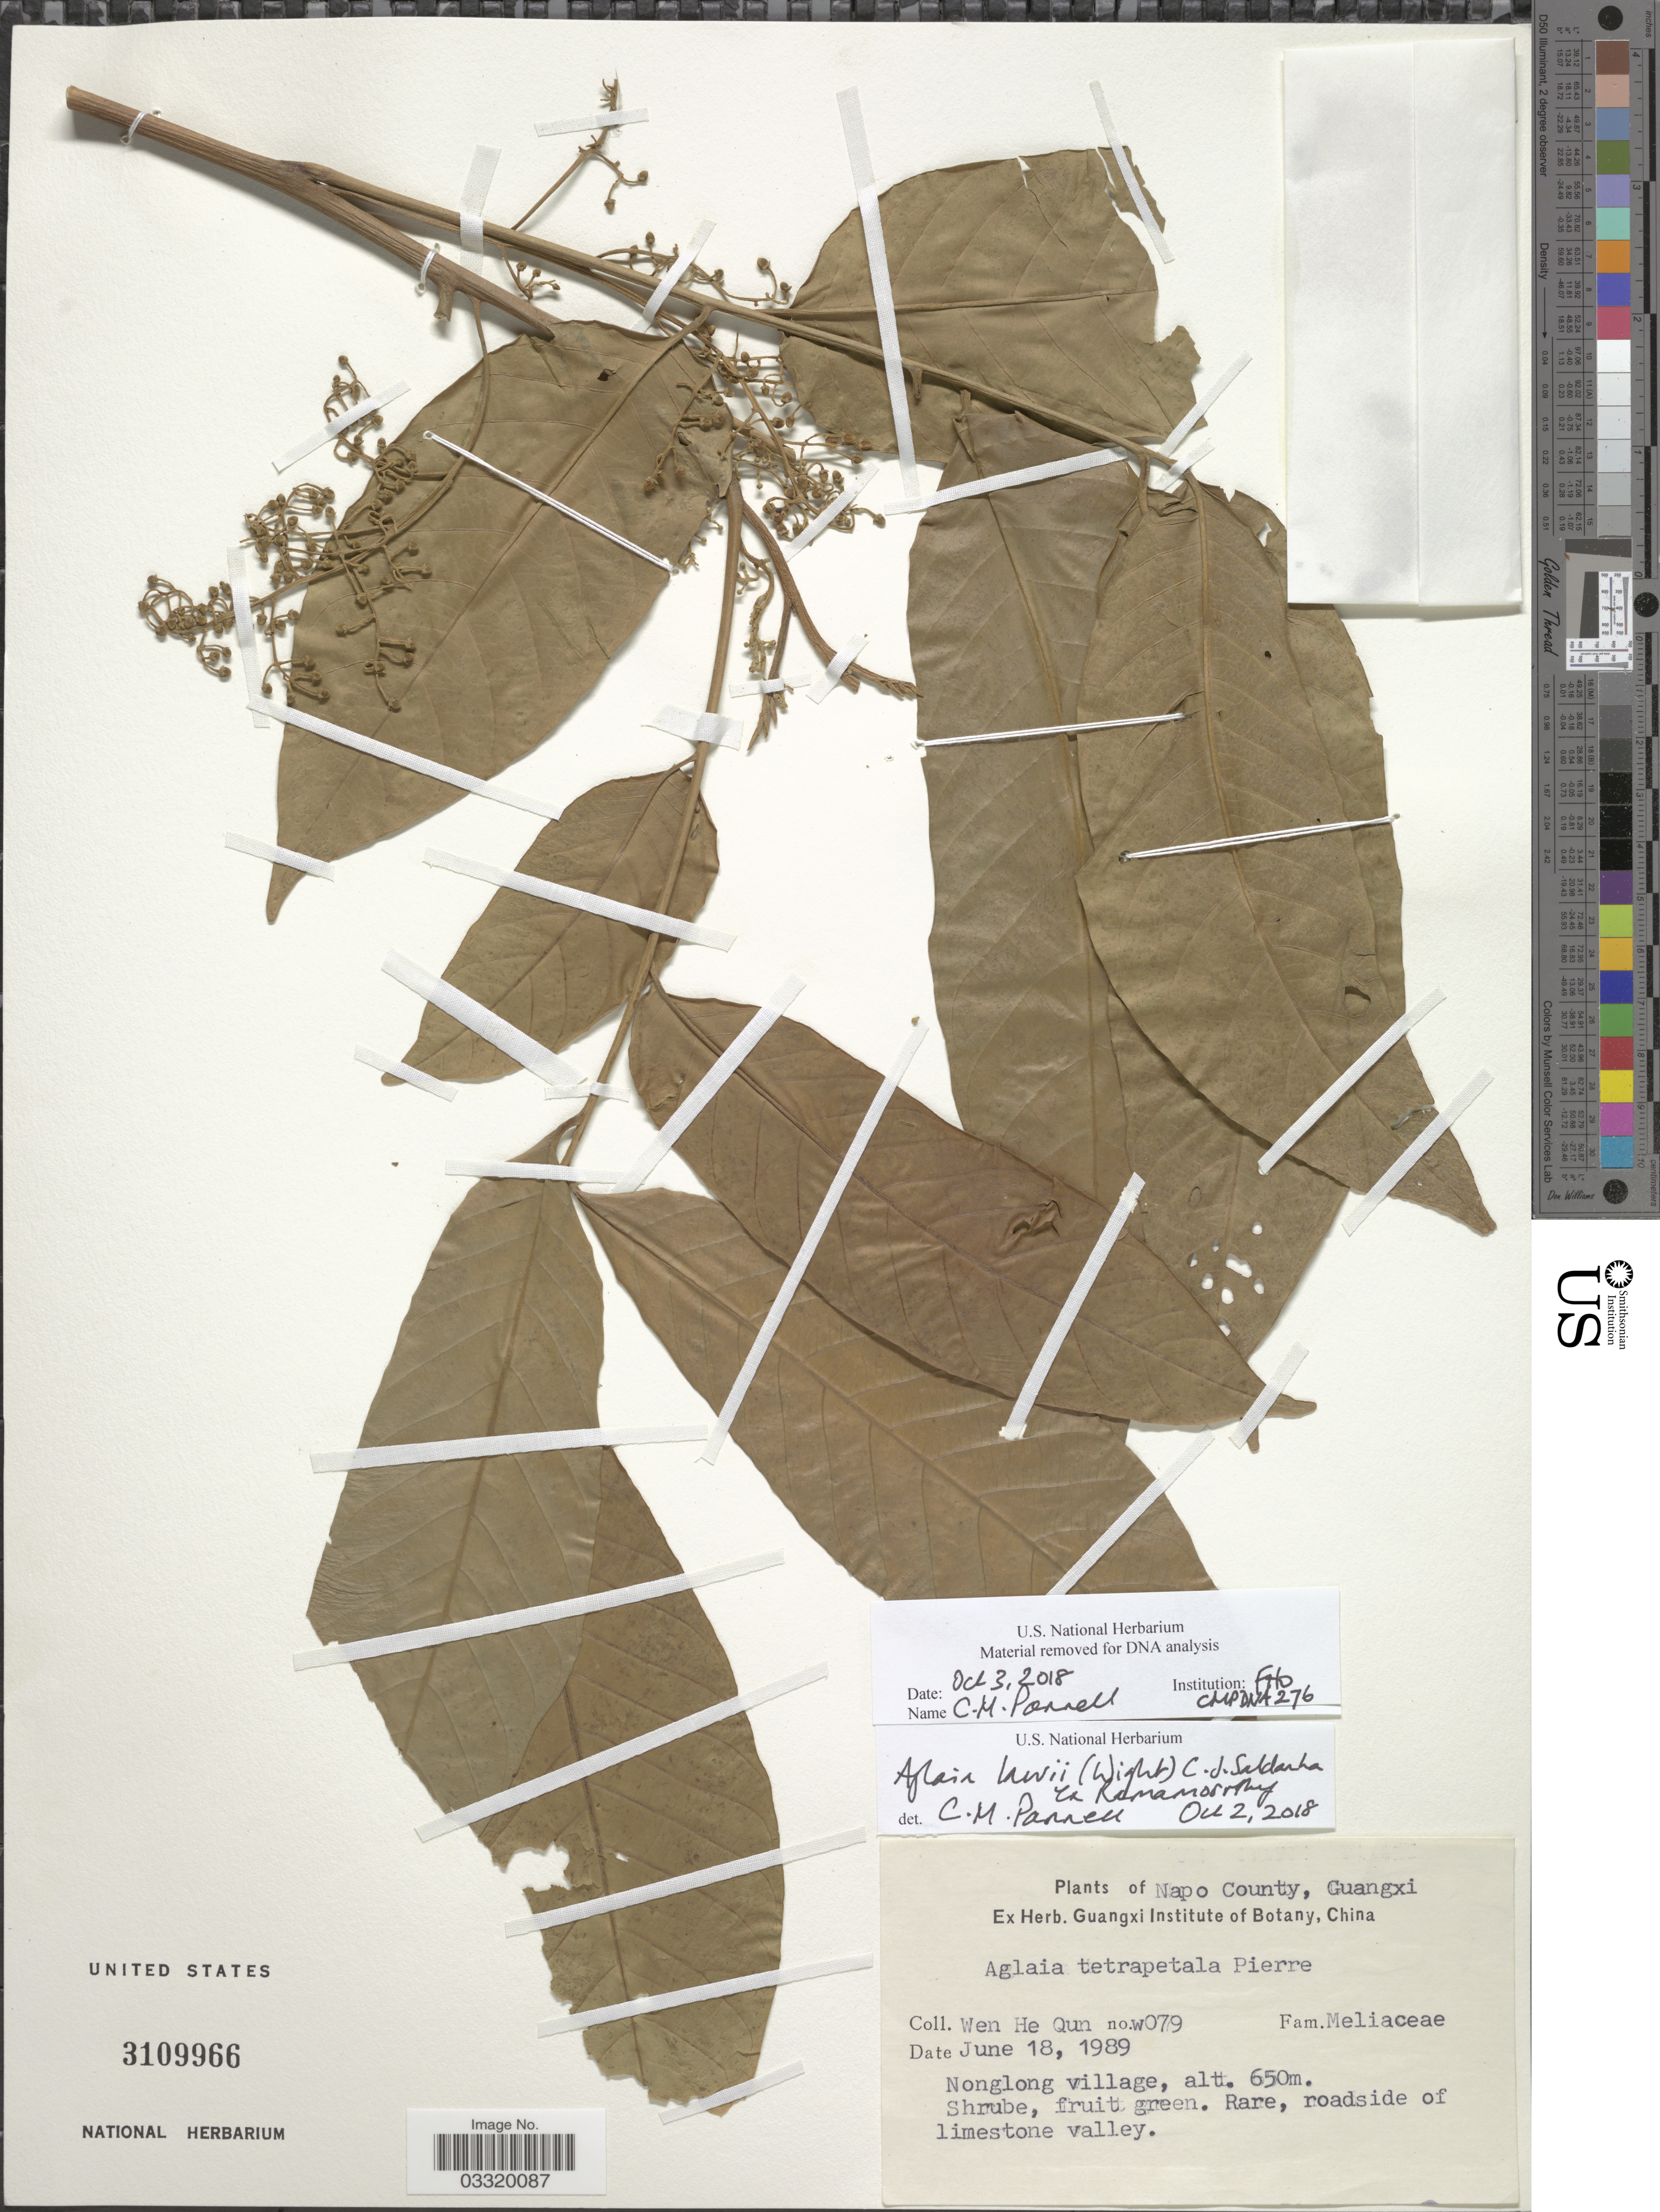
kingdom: Plantae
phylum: Tracheophyta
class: Magnoliopsida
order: Sapindales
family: Meliaceae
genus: Aglaia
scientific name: Aglaia lawii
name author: (Wight) C.J. Saldanha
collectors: H. Wen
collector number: W079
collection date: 1989-06-18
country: China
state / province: Guangxi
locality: Napo County. Nonglong village.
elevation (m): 650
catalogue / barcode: US 3109966